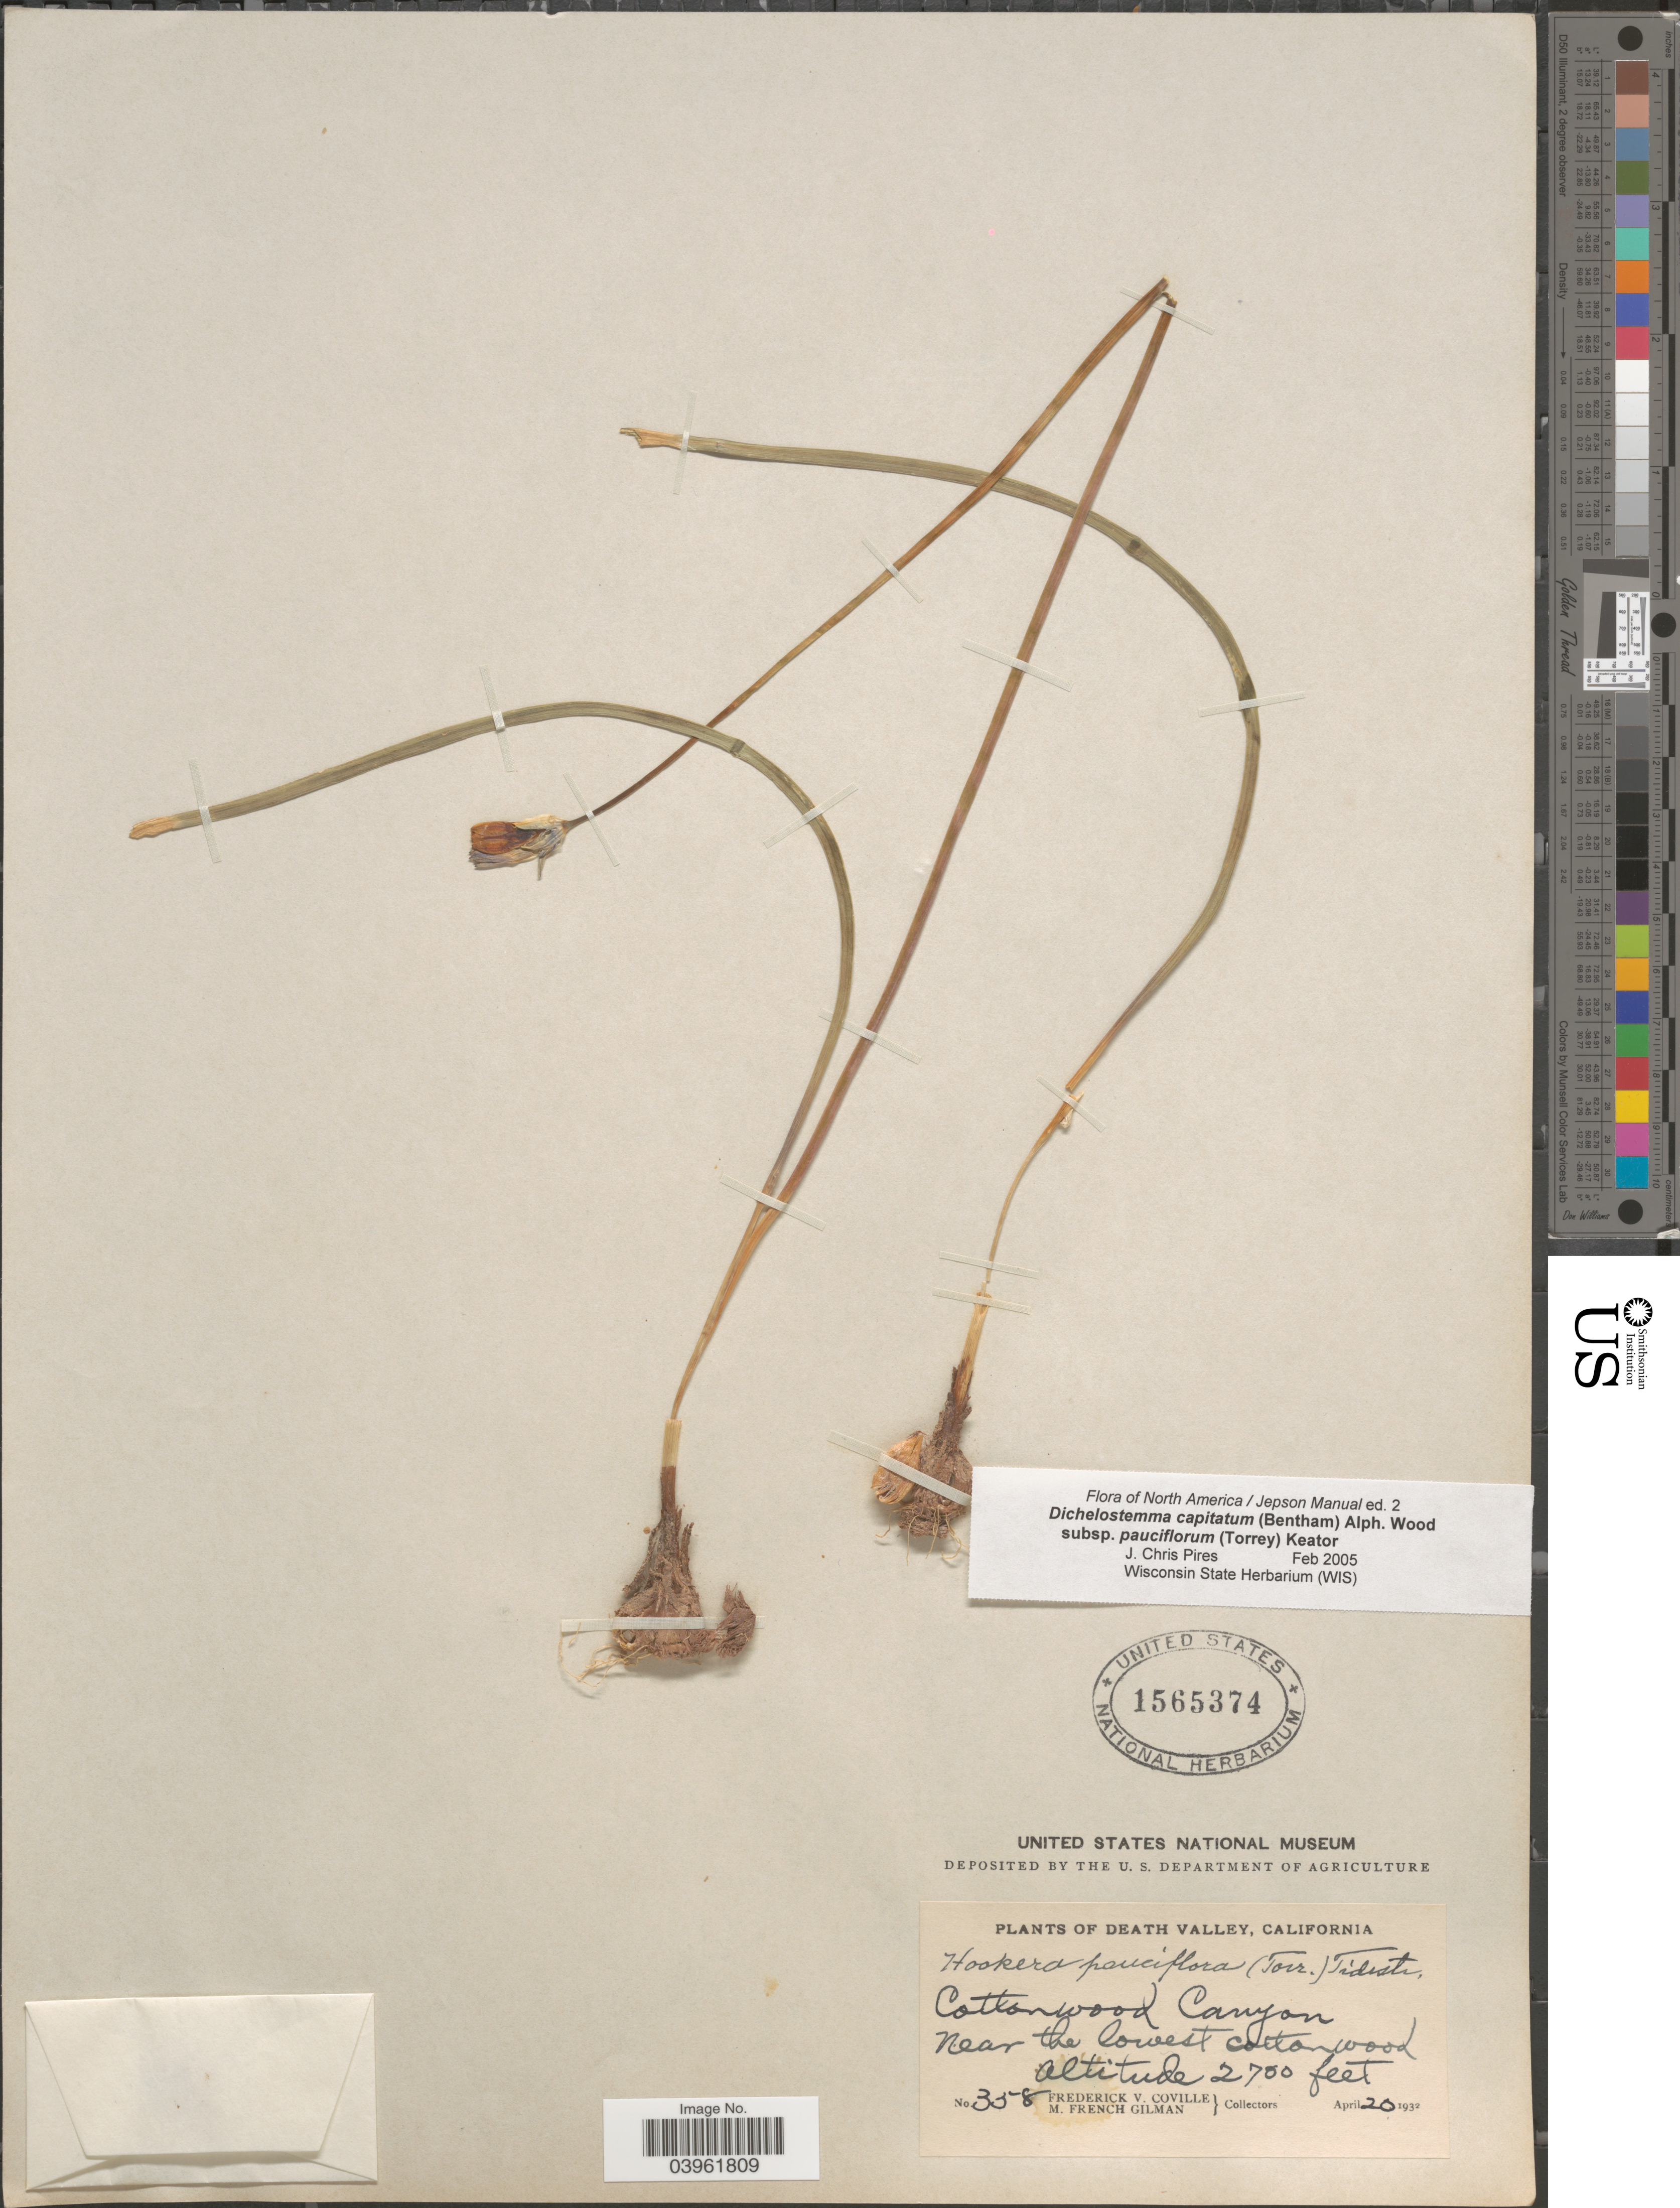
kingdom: Plantae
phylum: Tracheophyta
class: Liliopsida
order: Asparagales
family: Asparagaceae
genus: Dichelostemma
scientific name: Dichelostemma capitatum subsp. pauciflorum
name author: (Torr.) Keator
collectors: F. V. Coville & M. F. Gilman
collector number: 358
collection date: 1932-04-20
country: United States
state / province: California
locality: Death Valley. Cottonwood Canyon. Near the lowest cottonwood.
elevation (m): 823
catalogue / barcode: US 1565374